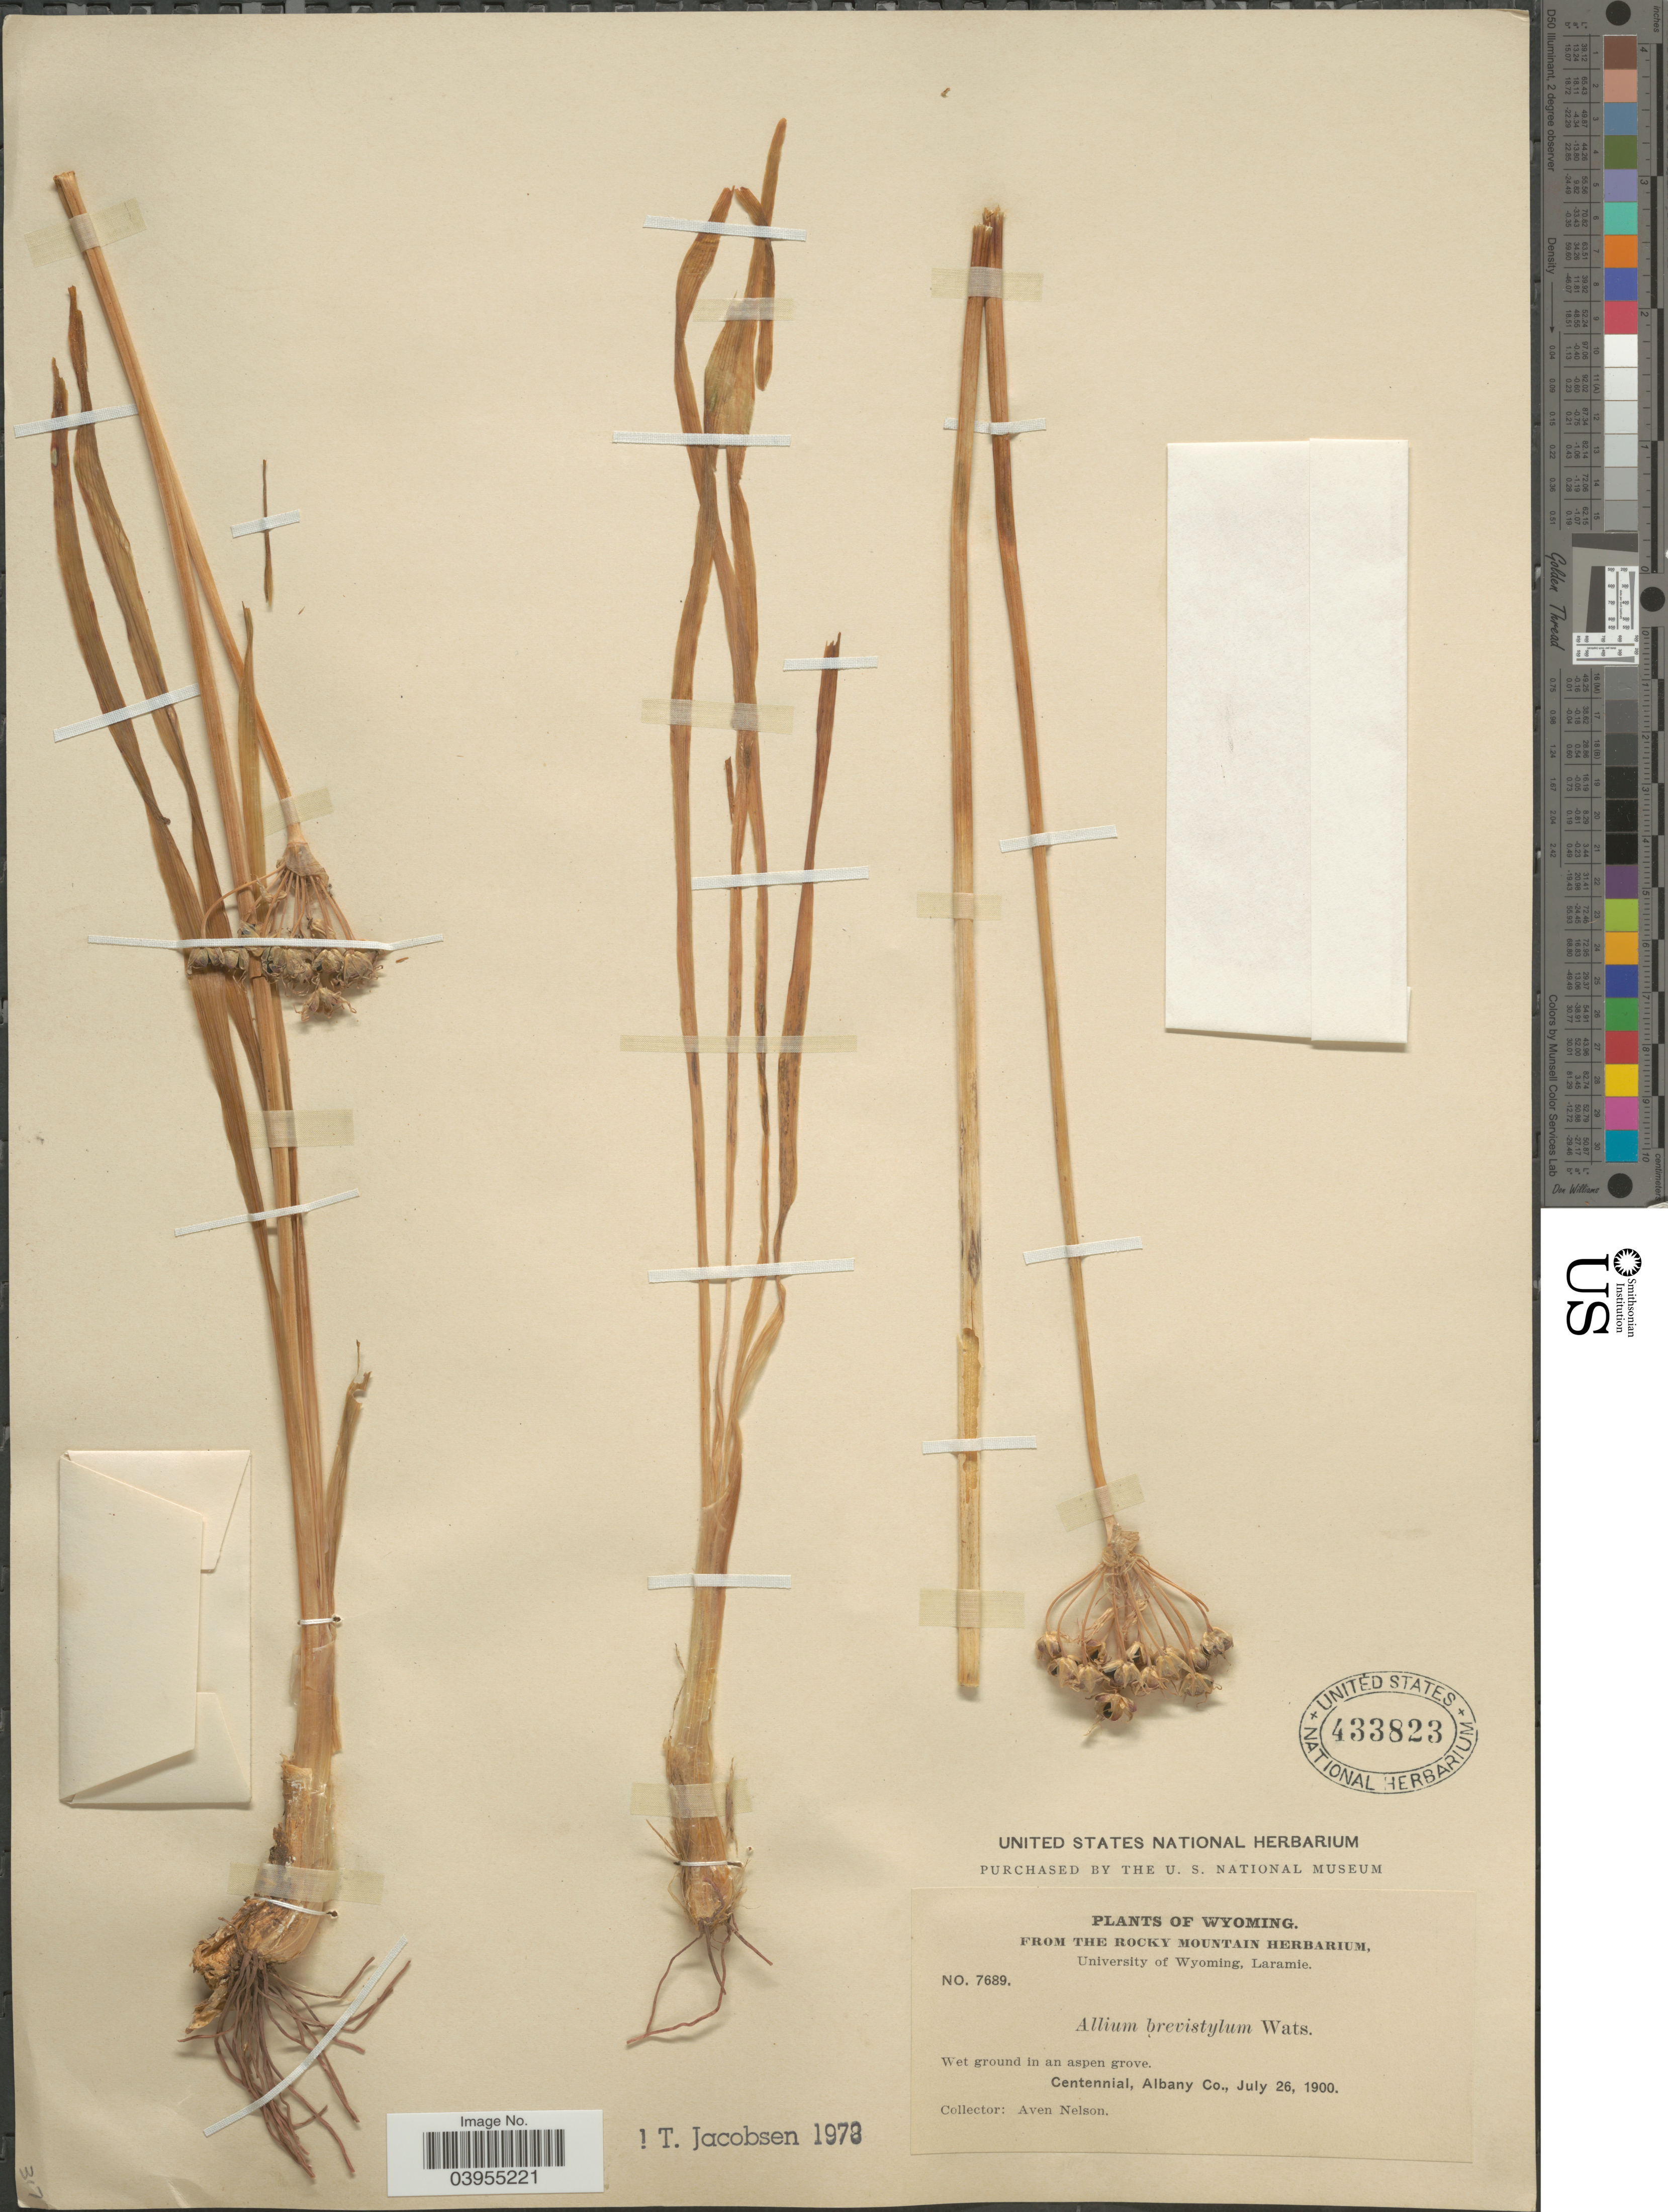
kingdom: Plantae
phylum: Tracheophyta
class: Liliopsida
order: Asparagales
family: Amaryllidaceae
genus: Allium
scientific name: Allium brevistylum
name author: S. Watson in C. King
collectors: A. Nelson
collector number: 7689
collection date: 1900-07-26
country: United States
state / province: Wyoming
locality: Centennial, Albany Co.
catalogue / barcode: US 433823